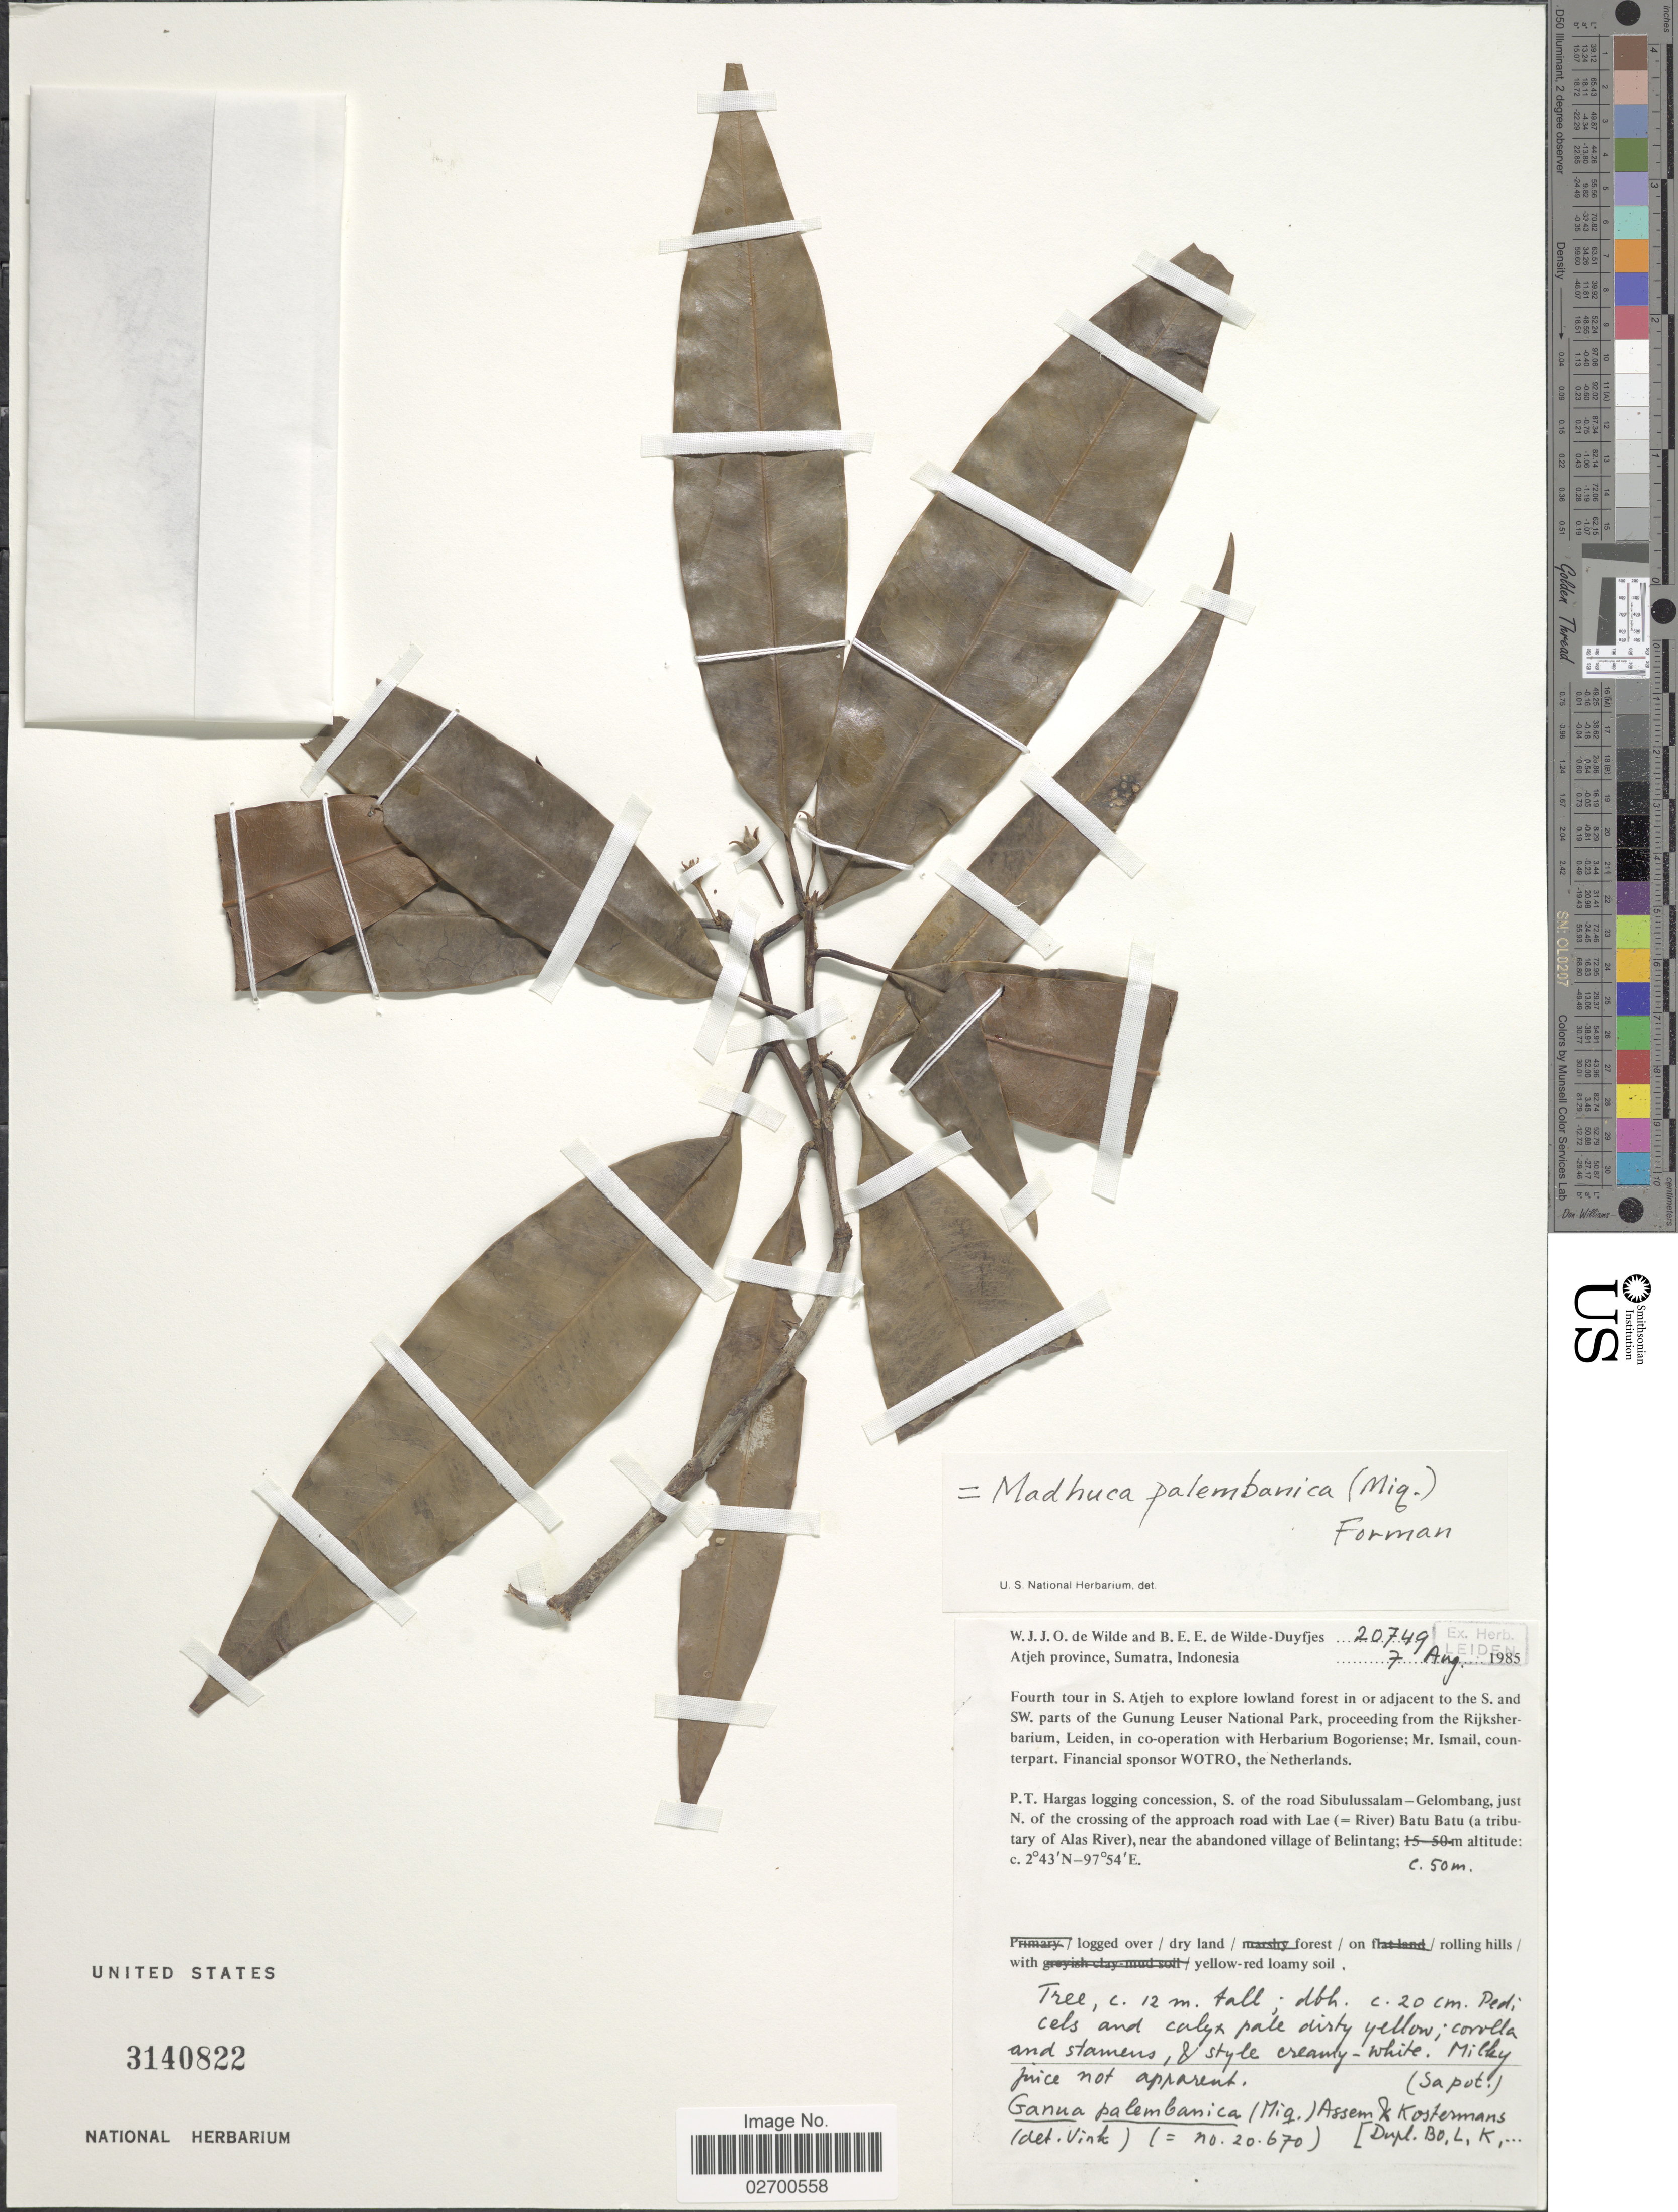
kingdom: Plantae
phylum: Tracheophyta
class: Magnoliopsida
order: Ericales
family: Sapotaceae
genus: Madhuca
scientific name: Madhuca palembanica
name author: (Miq.) Forman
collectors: W. J. de Wilde & B. E. de Wilde-Duyfjes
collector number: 20749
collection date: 1985-08-07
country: Indonesia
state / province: Sumatra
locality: Atjeh province. P.T. Hargas logging concession, S. of the road Sibulussalam-Gelombang, just N. of the crossing of the approach road with Lae (= River) Batu Batu (a tributary of Alas River), near the abandoned village of Belintang.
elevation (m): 50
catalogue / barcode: US 3140822